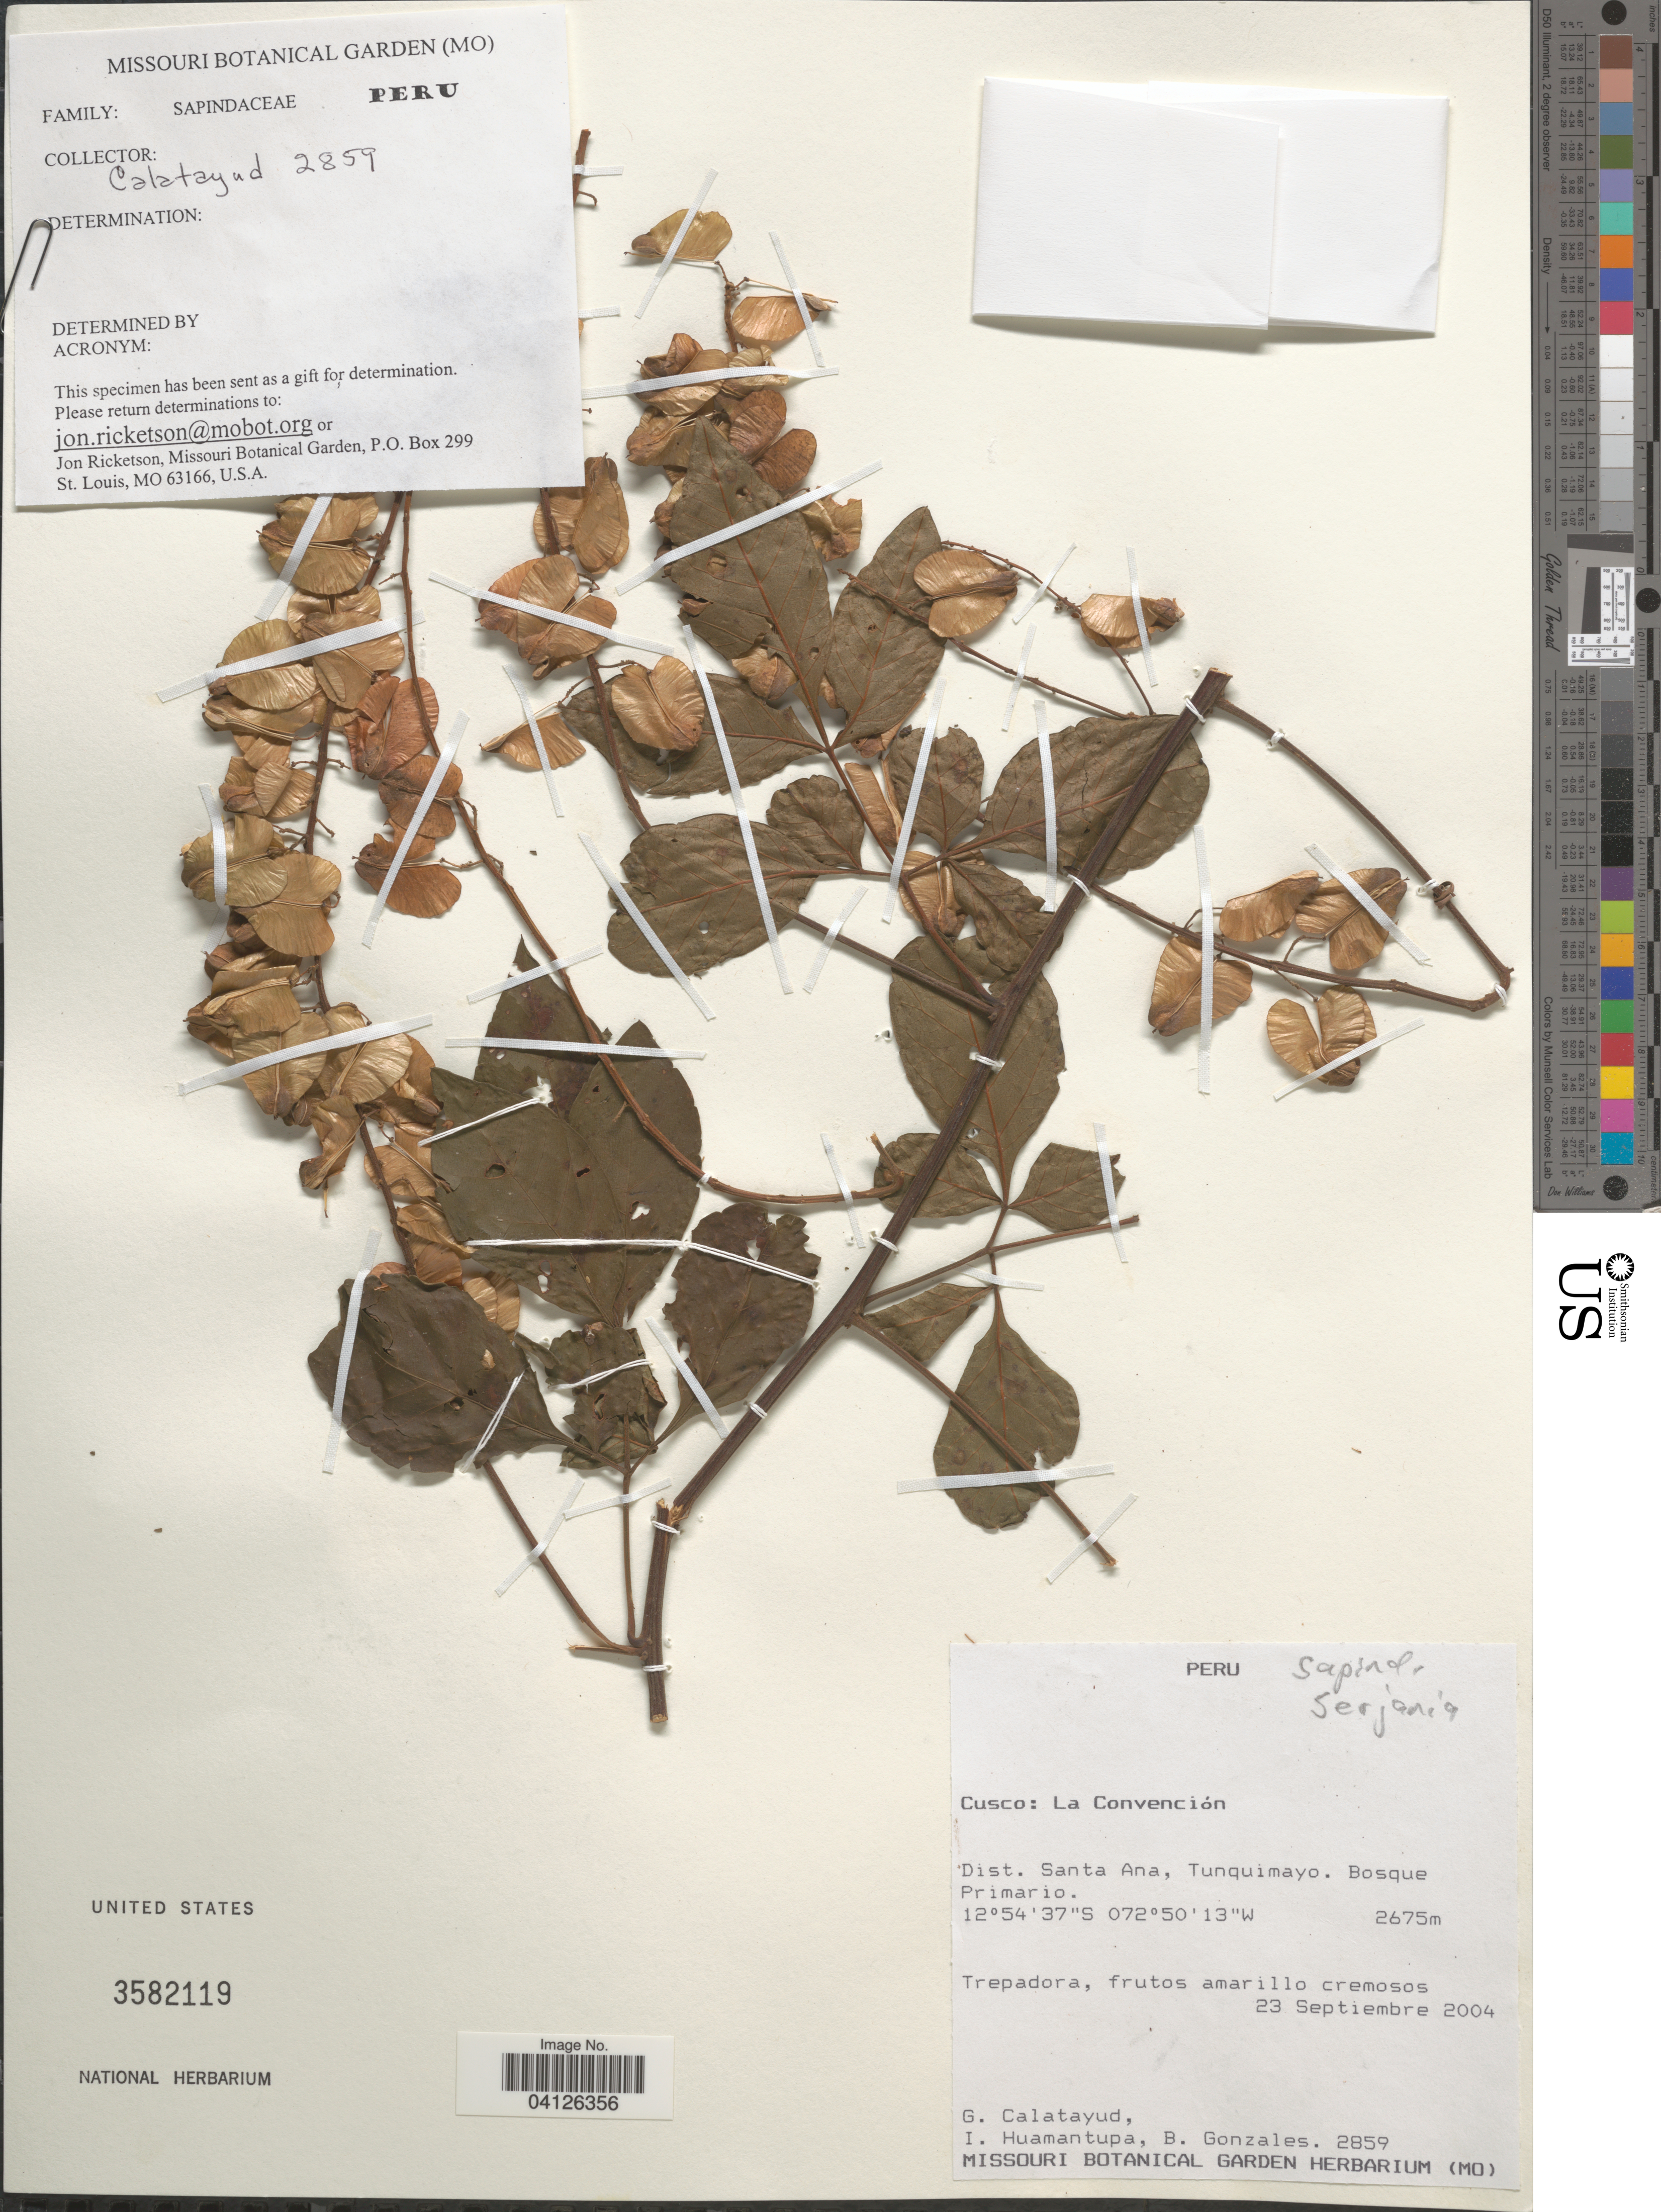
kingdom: Plantae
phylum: Tracheophyta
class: Magnoliopsida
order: Sapindales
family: Sapindaceae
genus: Serjania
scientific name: Serjania sp.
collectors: G. Calatayud, I. Huamantupa & B. Gonzales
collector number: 2859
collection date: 2004-09-23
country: Peru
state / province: Cusco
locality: La Convención. Dist. Santa Ana, Tunquimayo.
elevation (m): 2675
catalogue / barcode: US 3582119